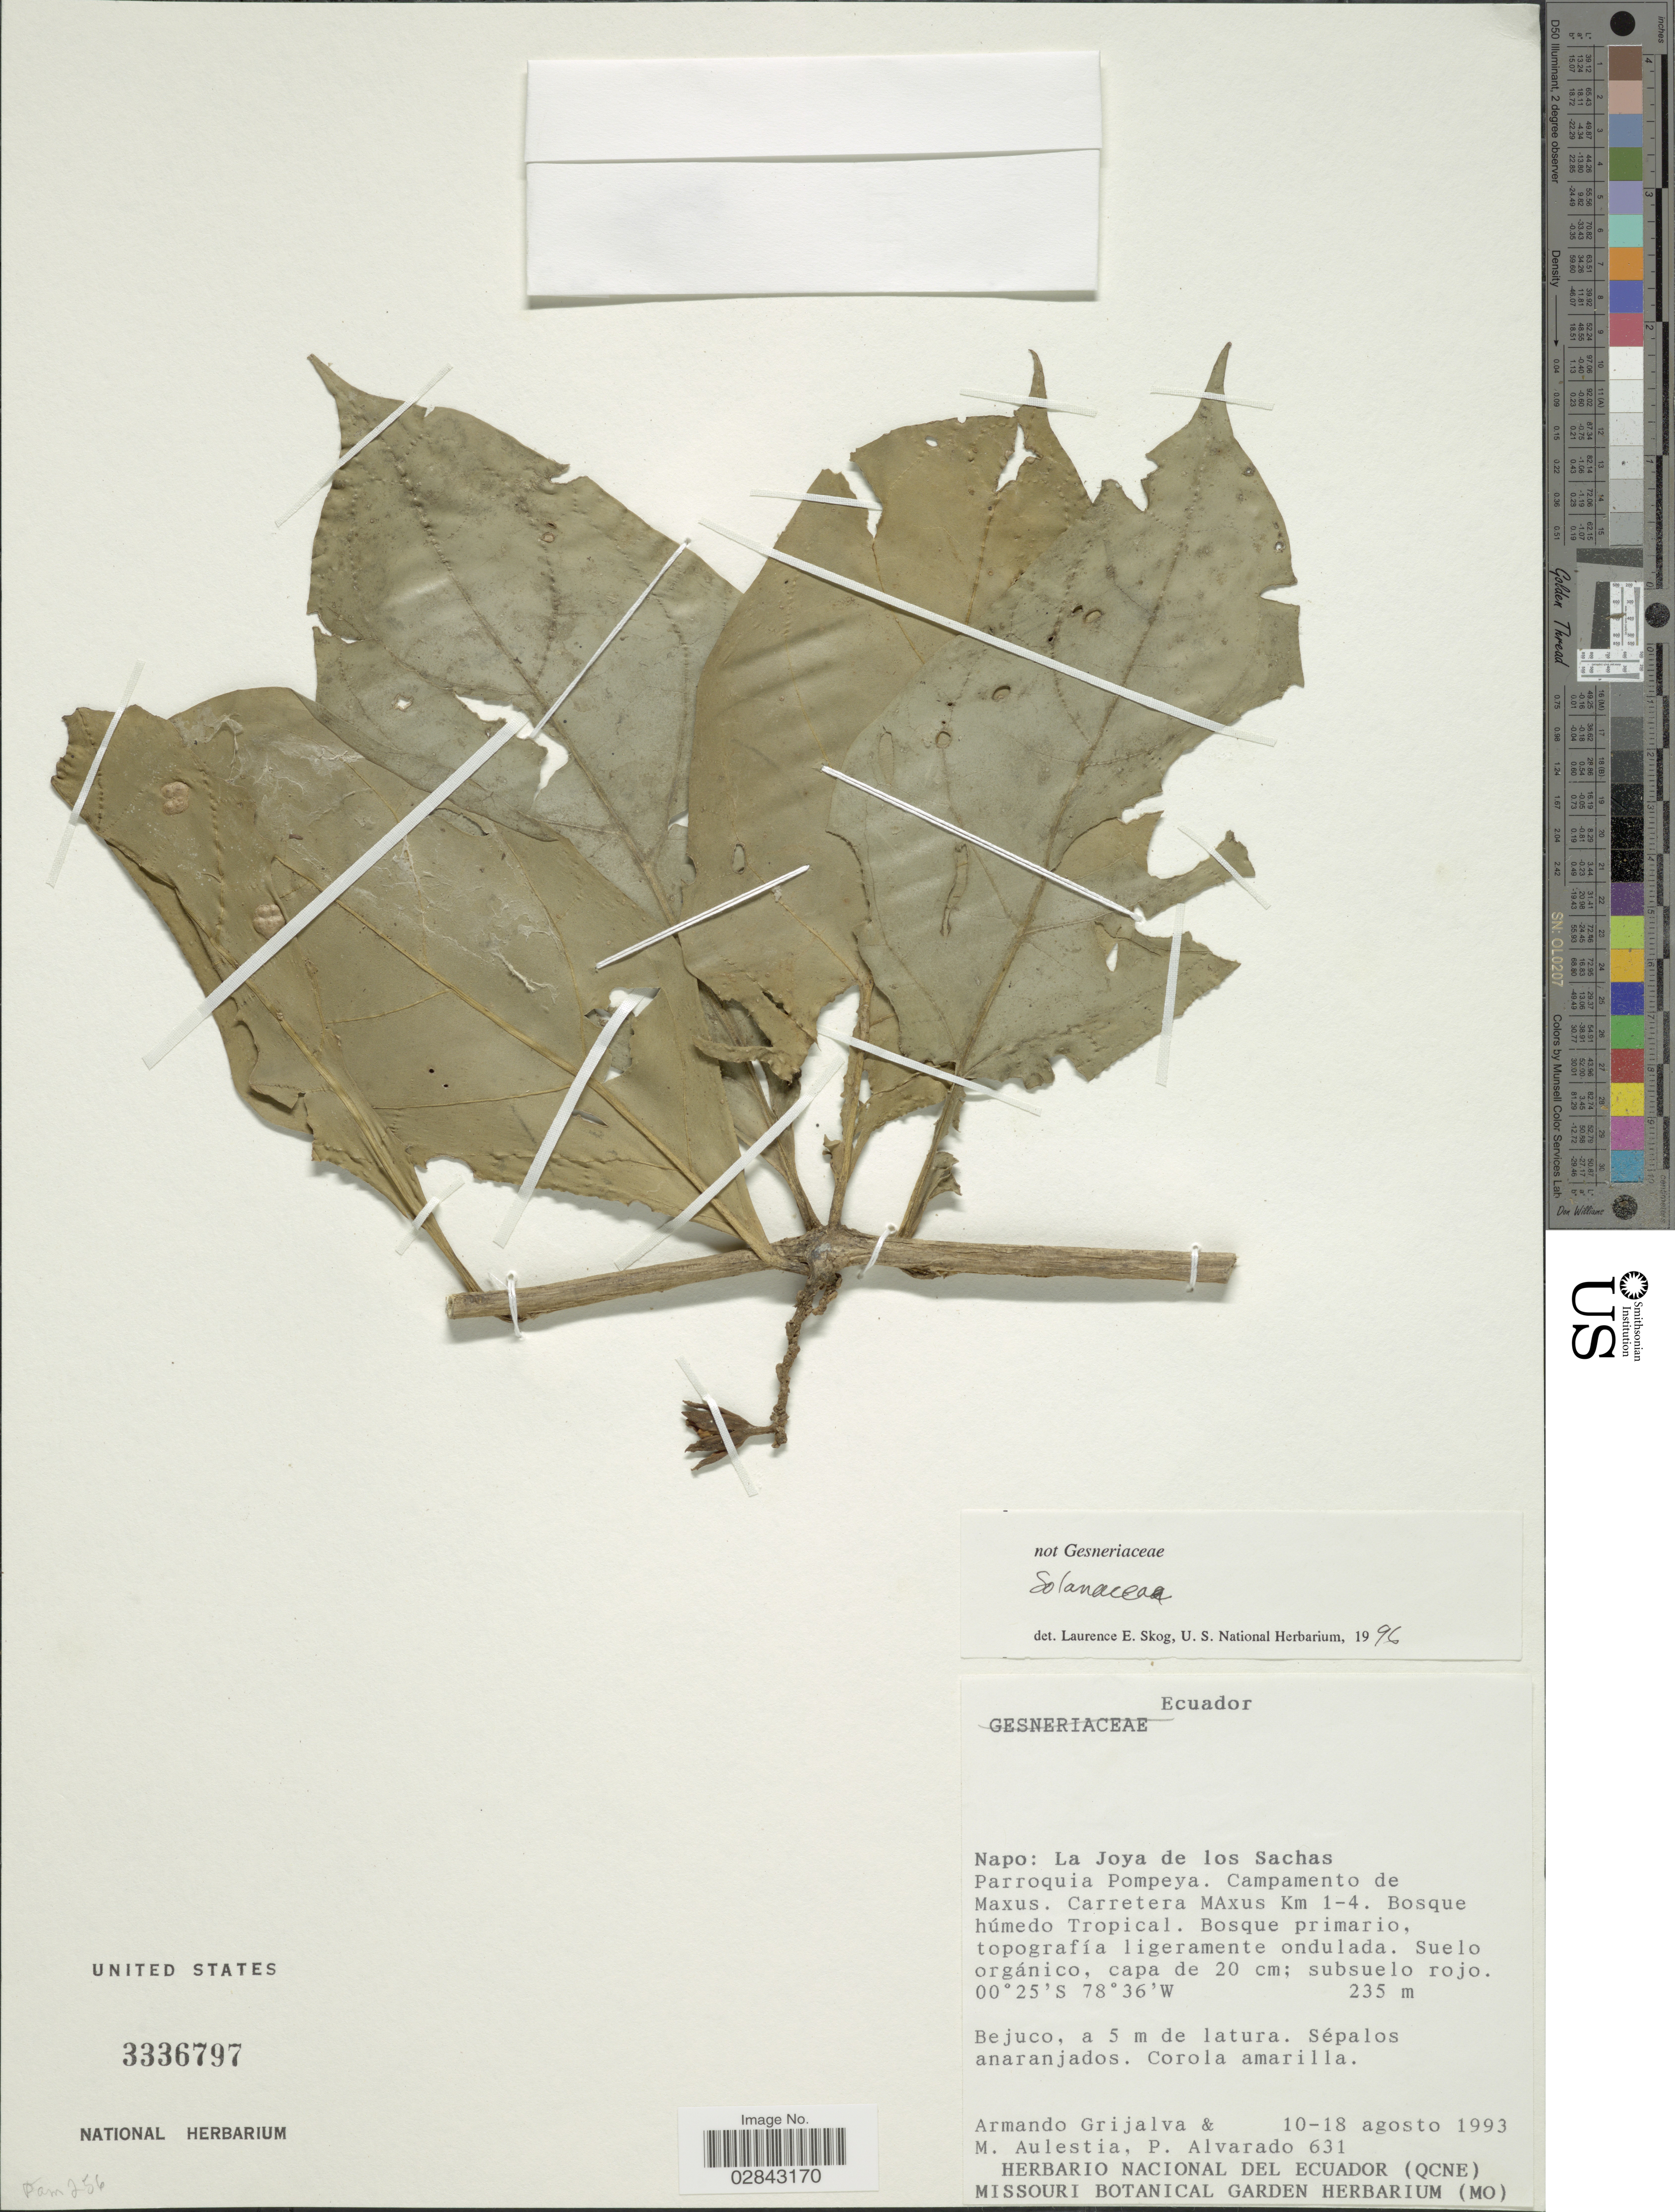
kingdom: Plantae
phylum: Tracheophyta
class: Magnoliopsida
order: Solanales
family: Solanaceae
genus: Juanulloa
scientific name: Juanulloa sp.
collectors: A. Grijalva, M. Aulestia & P. Alvarado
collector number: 631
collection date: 1993-08-10/1993-08-18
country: Ecuador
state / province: Napo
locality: La Joya de los Sachas. Parroquia Pompeya. Campamento de Maxus. Carretera Maxus Km 1-4.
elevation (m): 235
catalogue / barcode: US 3336797